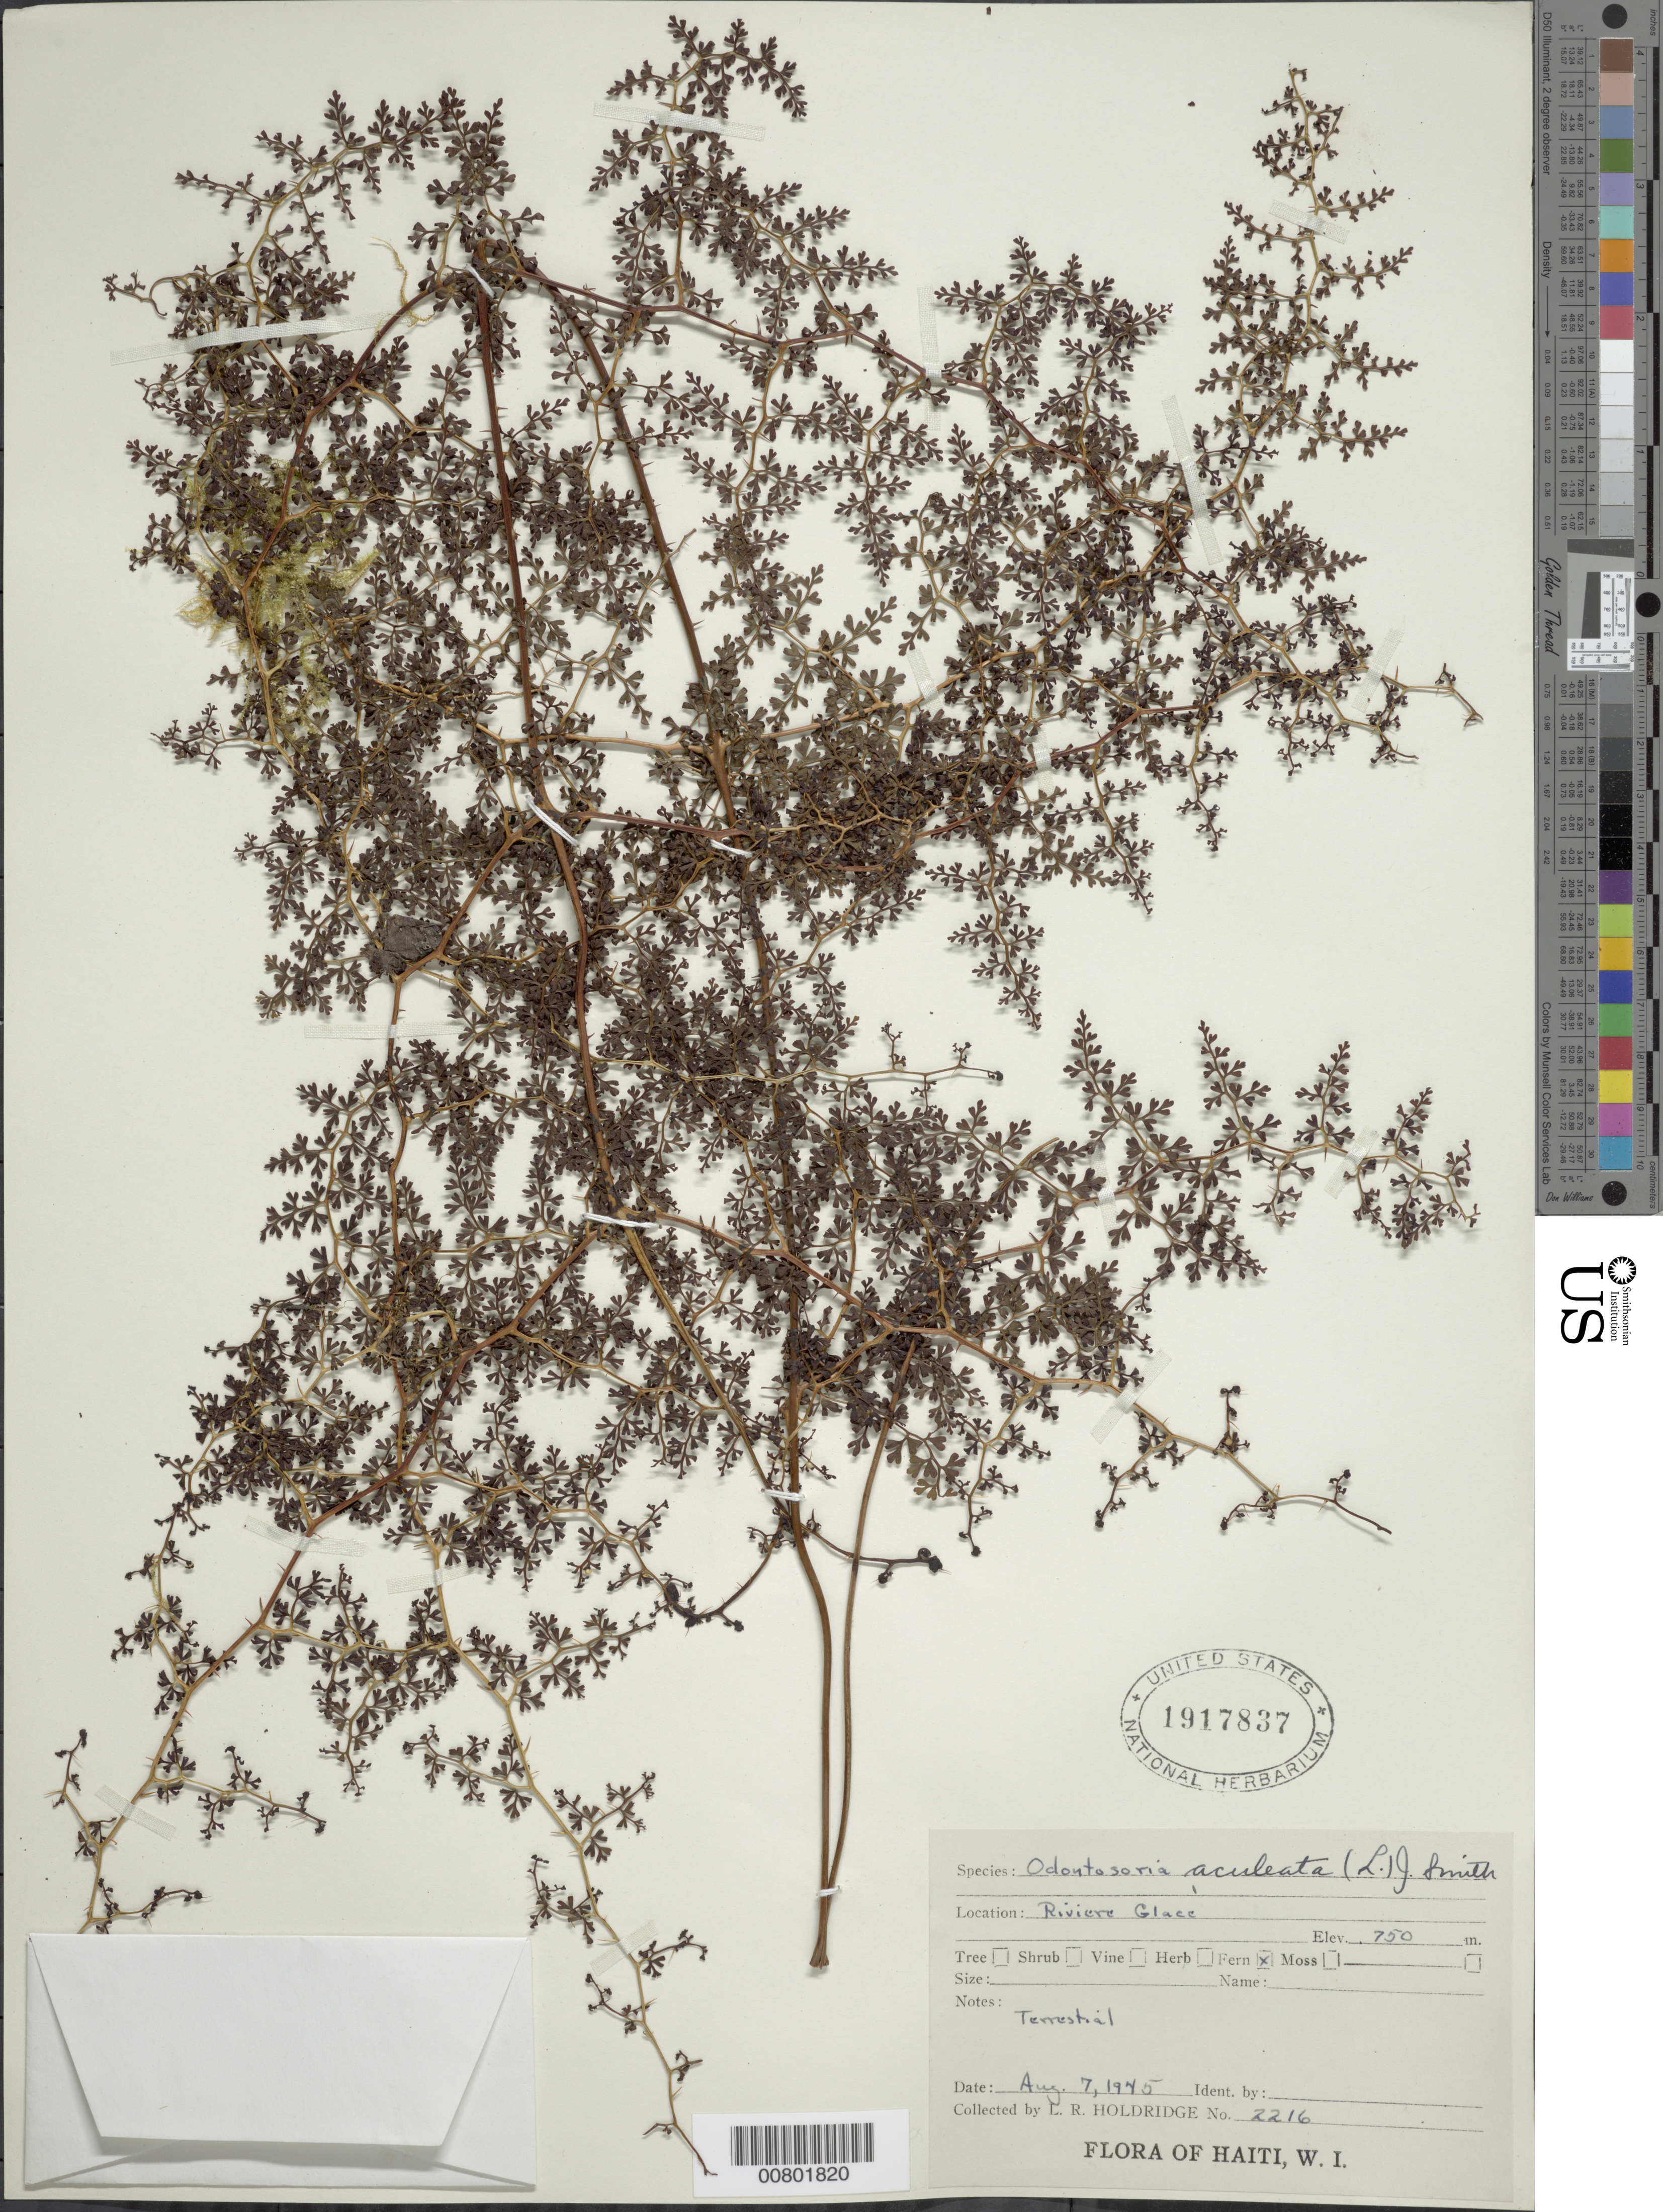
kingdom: Plantae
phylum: Tracheophyta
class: Polypodiopsida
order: Polypodiales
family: Lindsaeaceae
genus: Odontosoria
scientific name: Odontosoria aculeata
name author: (L.) J. Sm.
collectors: L. Holdridge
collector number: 2216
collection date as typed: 07 Aug 1945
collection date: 1945-08-07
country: Haiti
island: Hispaniola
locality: Riviere Glace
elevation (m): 750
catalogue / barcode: US 1917837